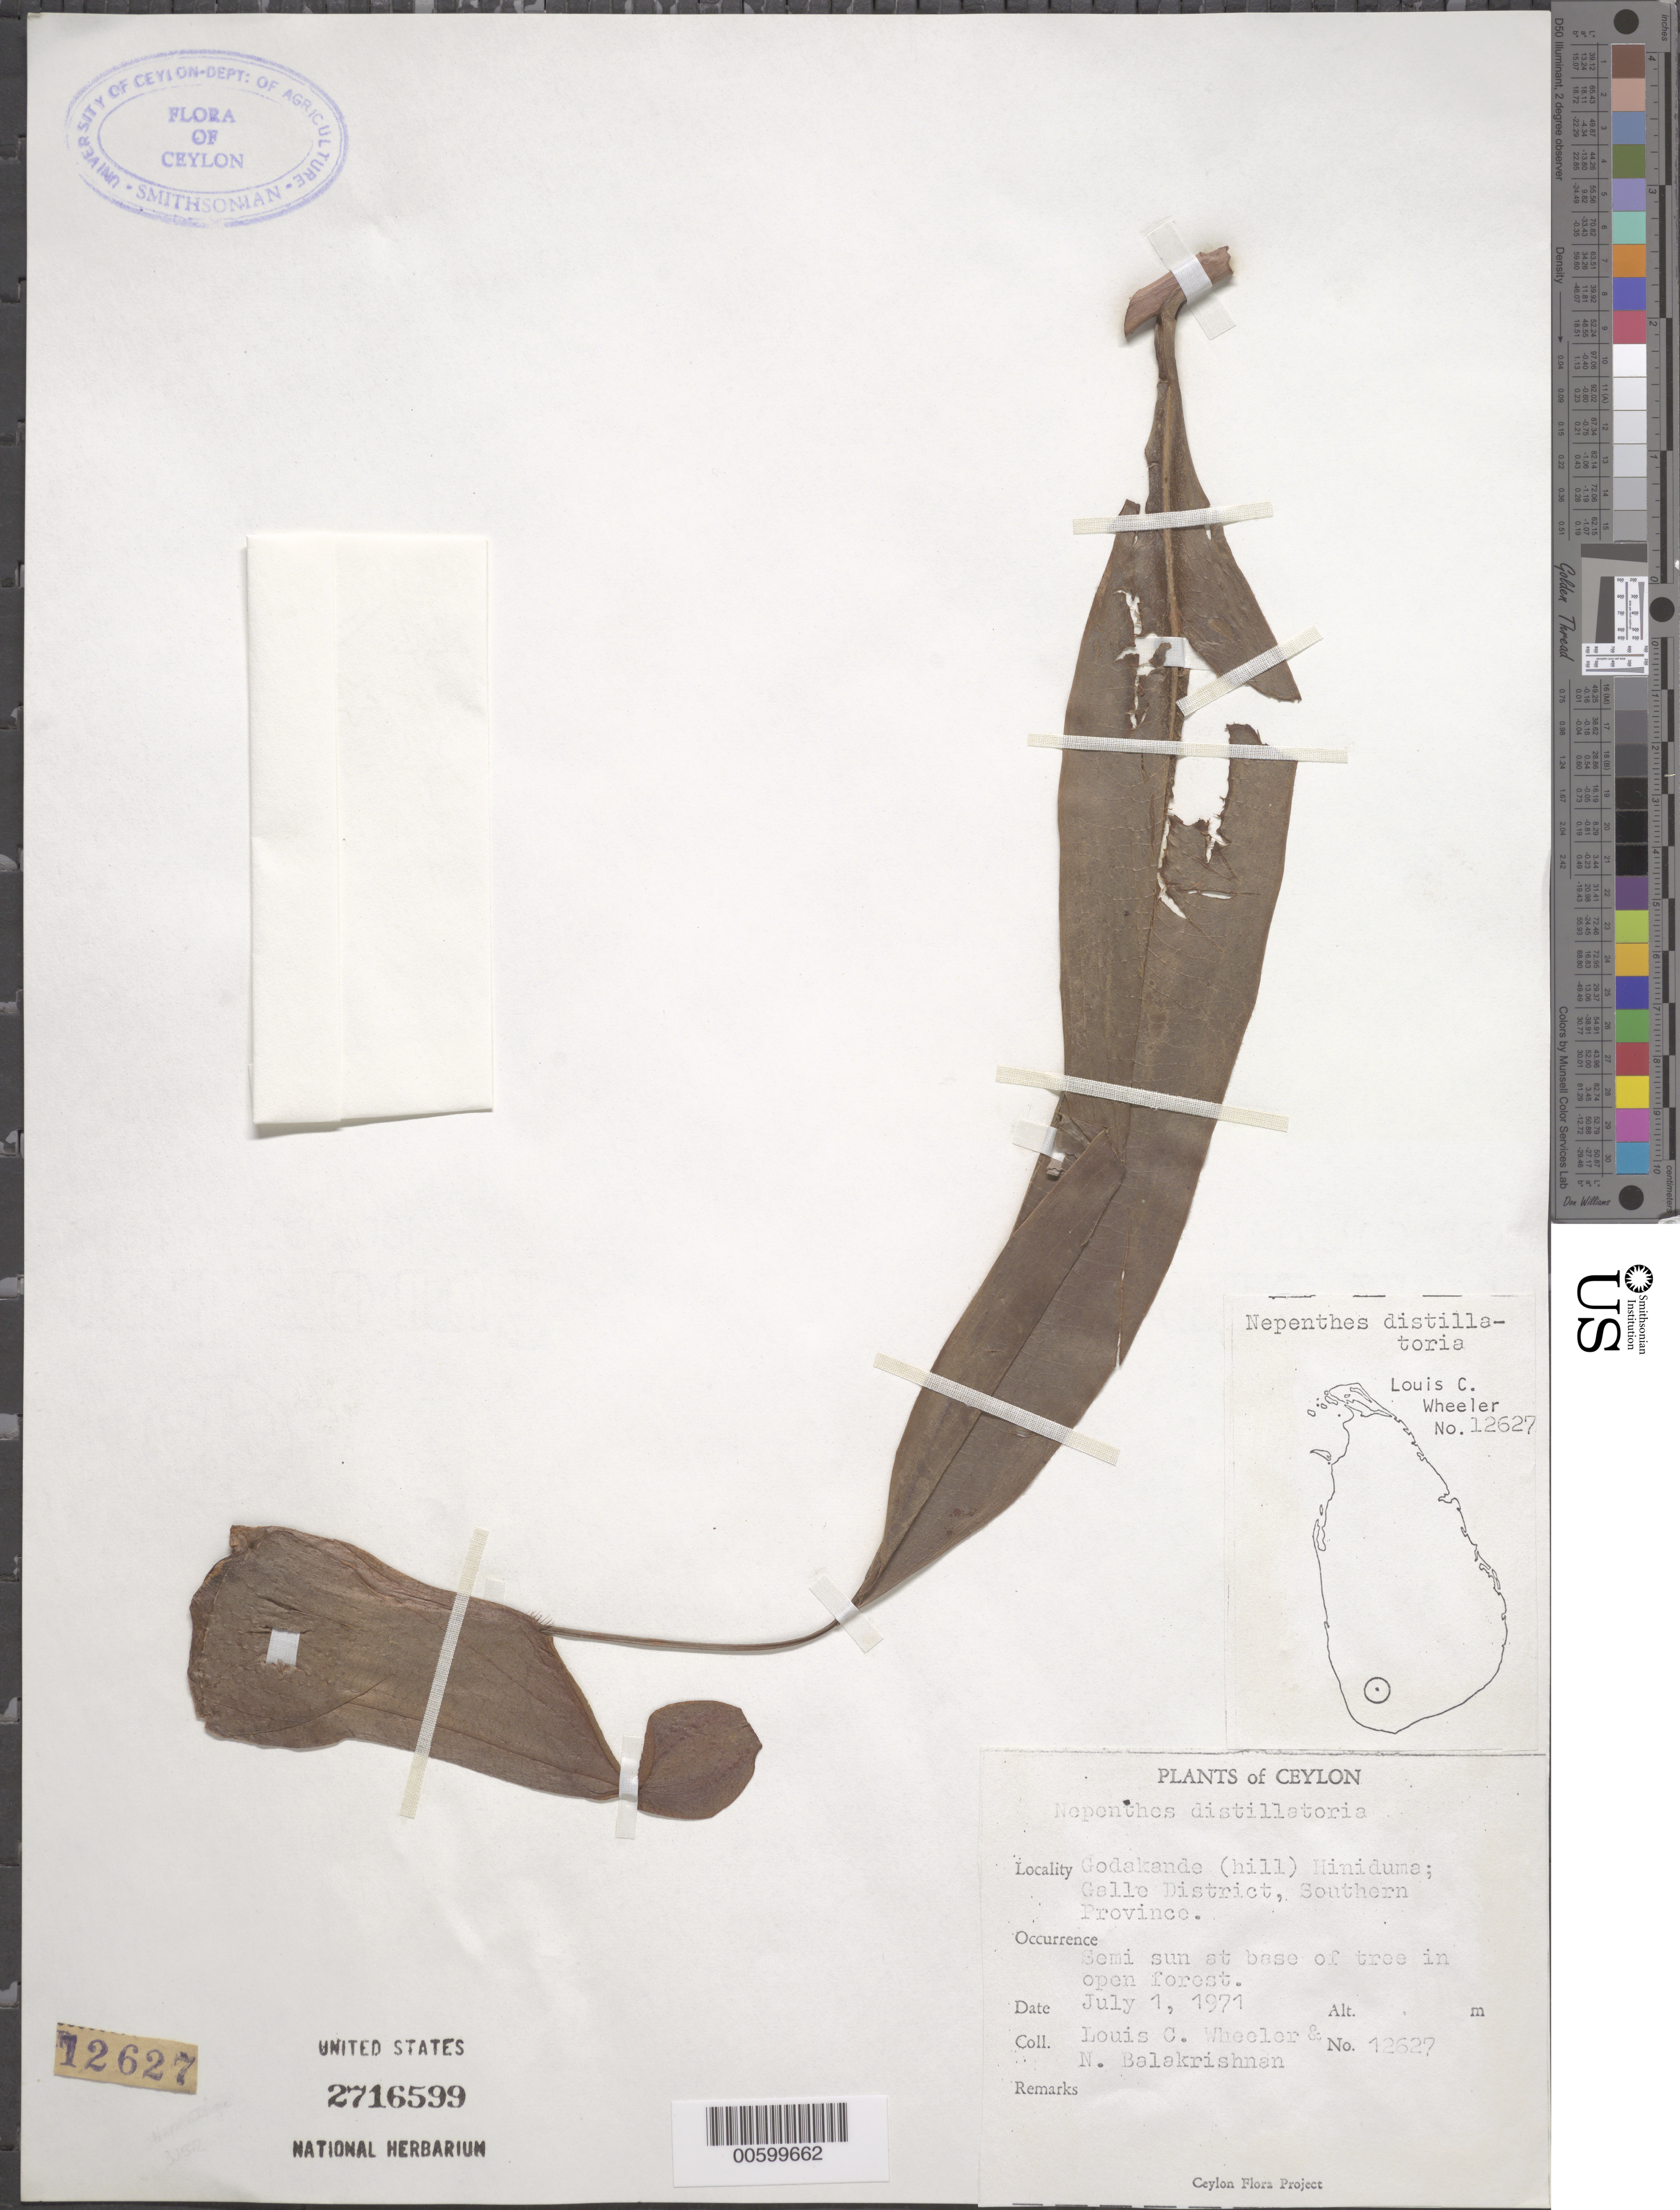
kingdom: Plantae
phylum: Tracheophyta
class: Magnoliopsida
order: Caryophyllales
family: Nepenthaceae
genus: Nepenthes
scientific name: Nepenthes distillatoria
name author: L.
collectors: L. C. Wheeler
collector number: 12627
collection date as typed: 01 Jul 1971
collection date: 1971-07-01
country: Sri Lanka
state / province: Southern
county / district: Galle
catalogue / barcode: US 2716599